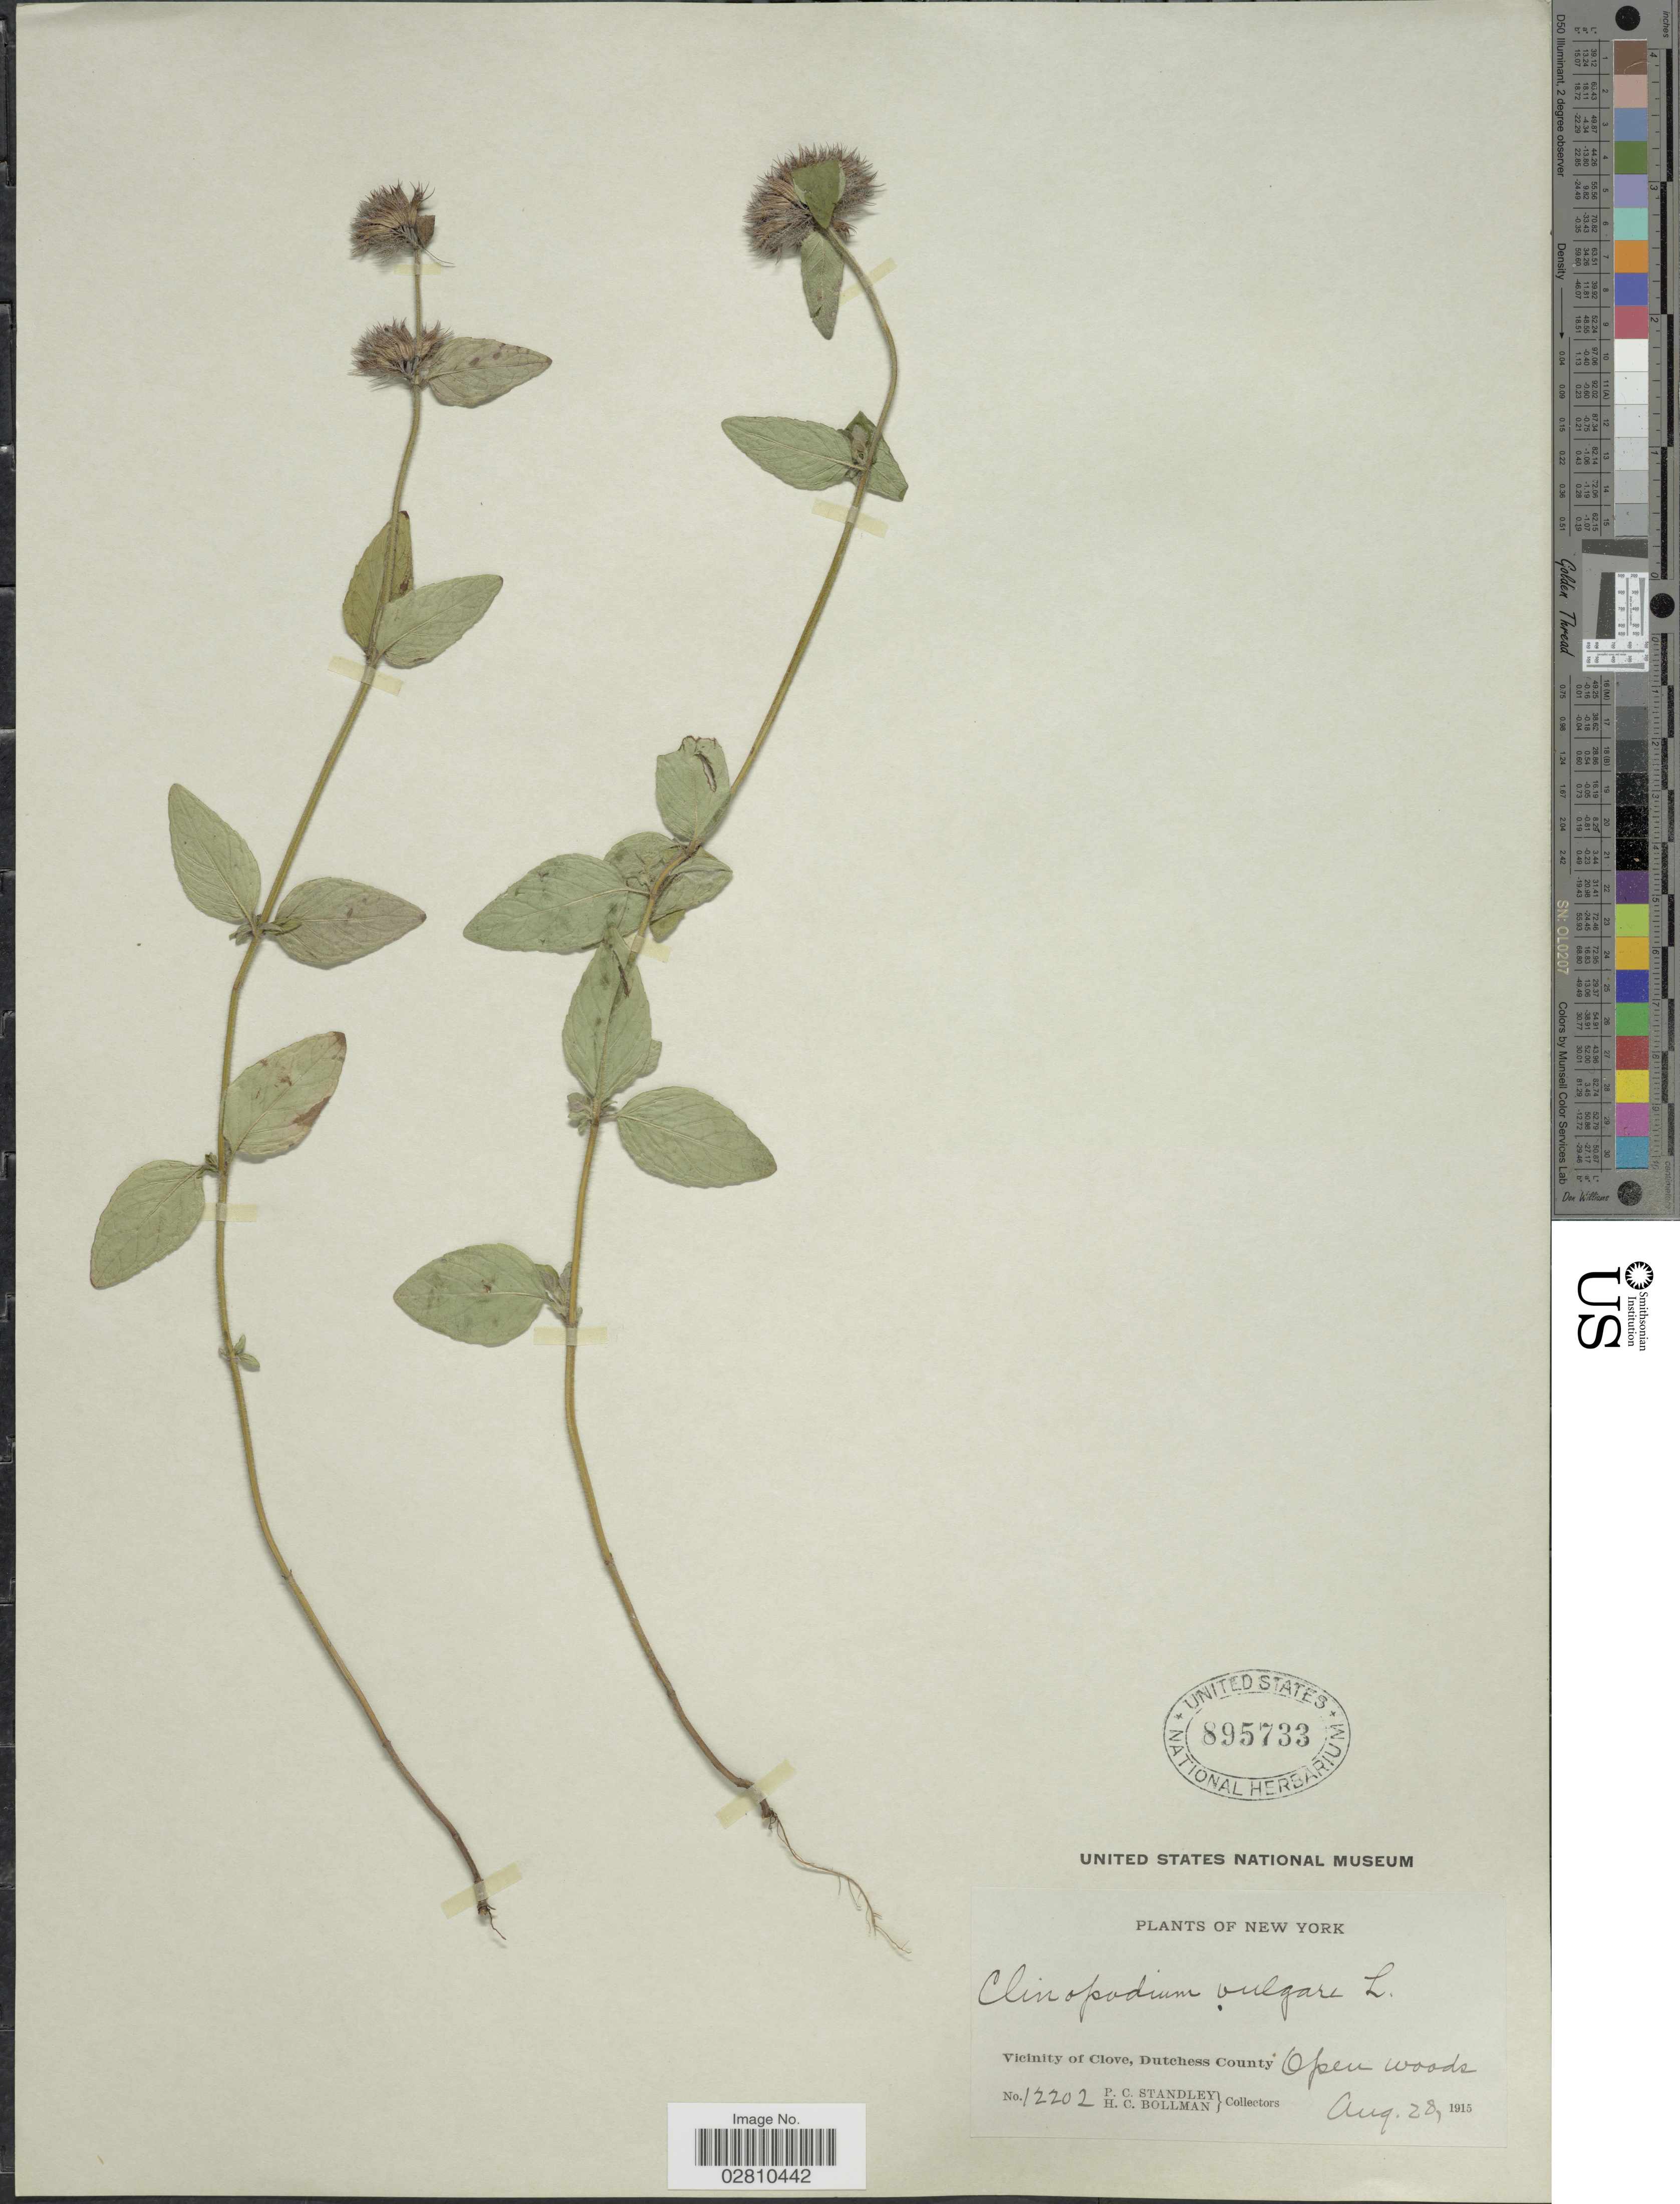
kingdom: Plantae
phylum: Tracheophyta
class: Magnoliopsida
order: Lamiales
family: Lamiaceae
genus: Clinopodium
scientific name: Clinopodium vulgare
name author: L.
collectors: P. C. Standley & H. C. Bollman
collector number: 12202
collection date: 1915-08-28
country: United States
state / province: New York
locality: Vicinity of Clove, Dutchess County. Open woods.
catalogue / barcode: US 895733